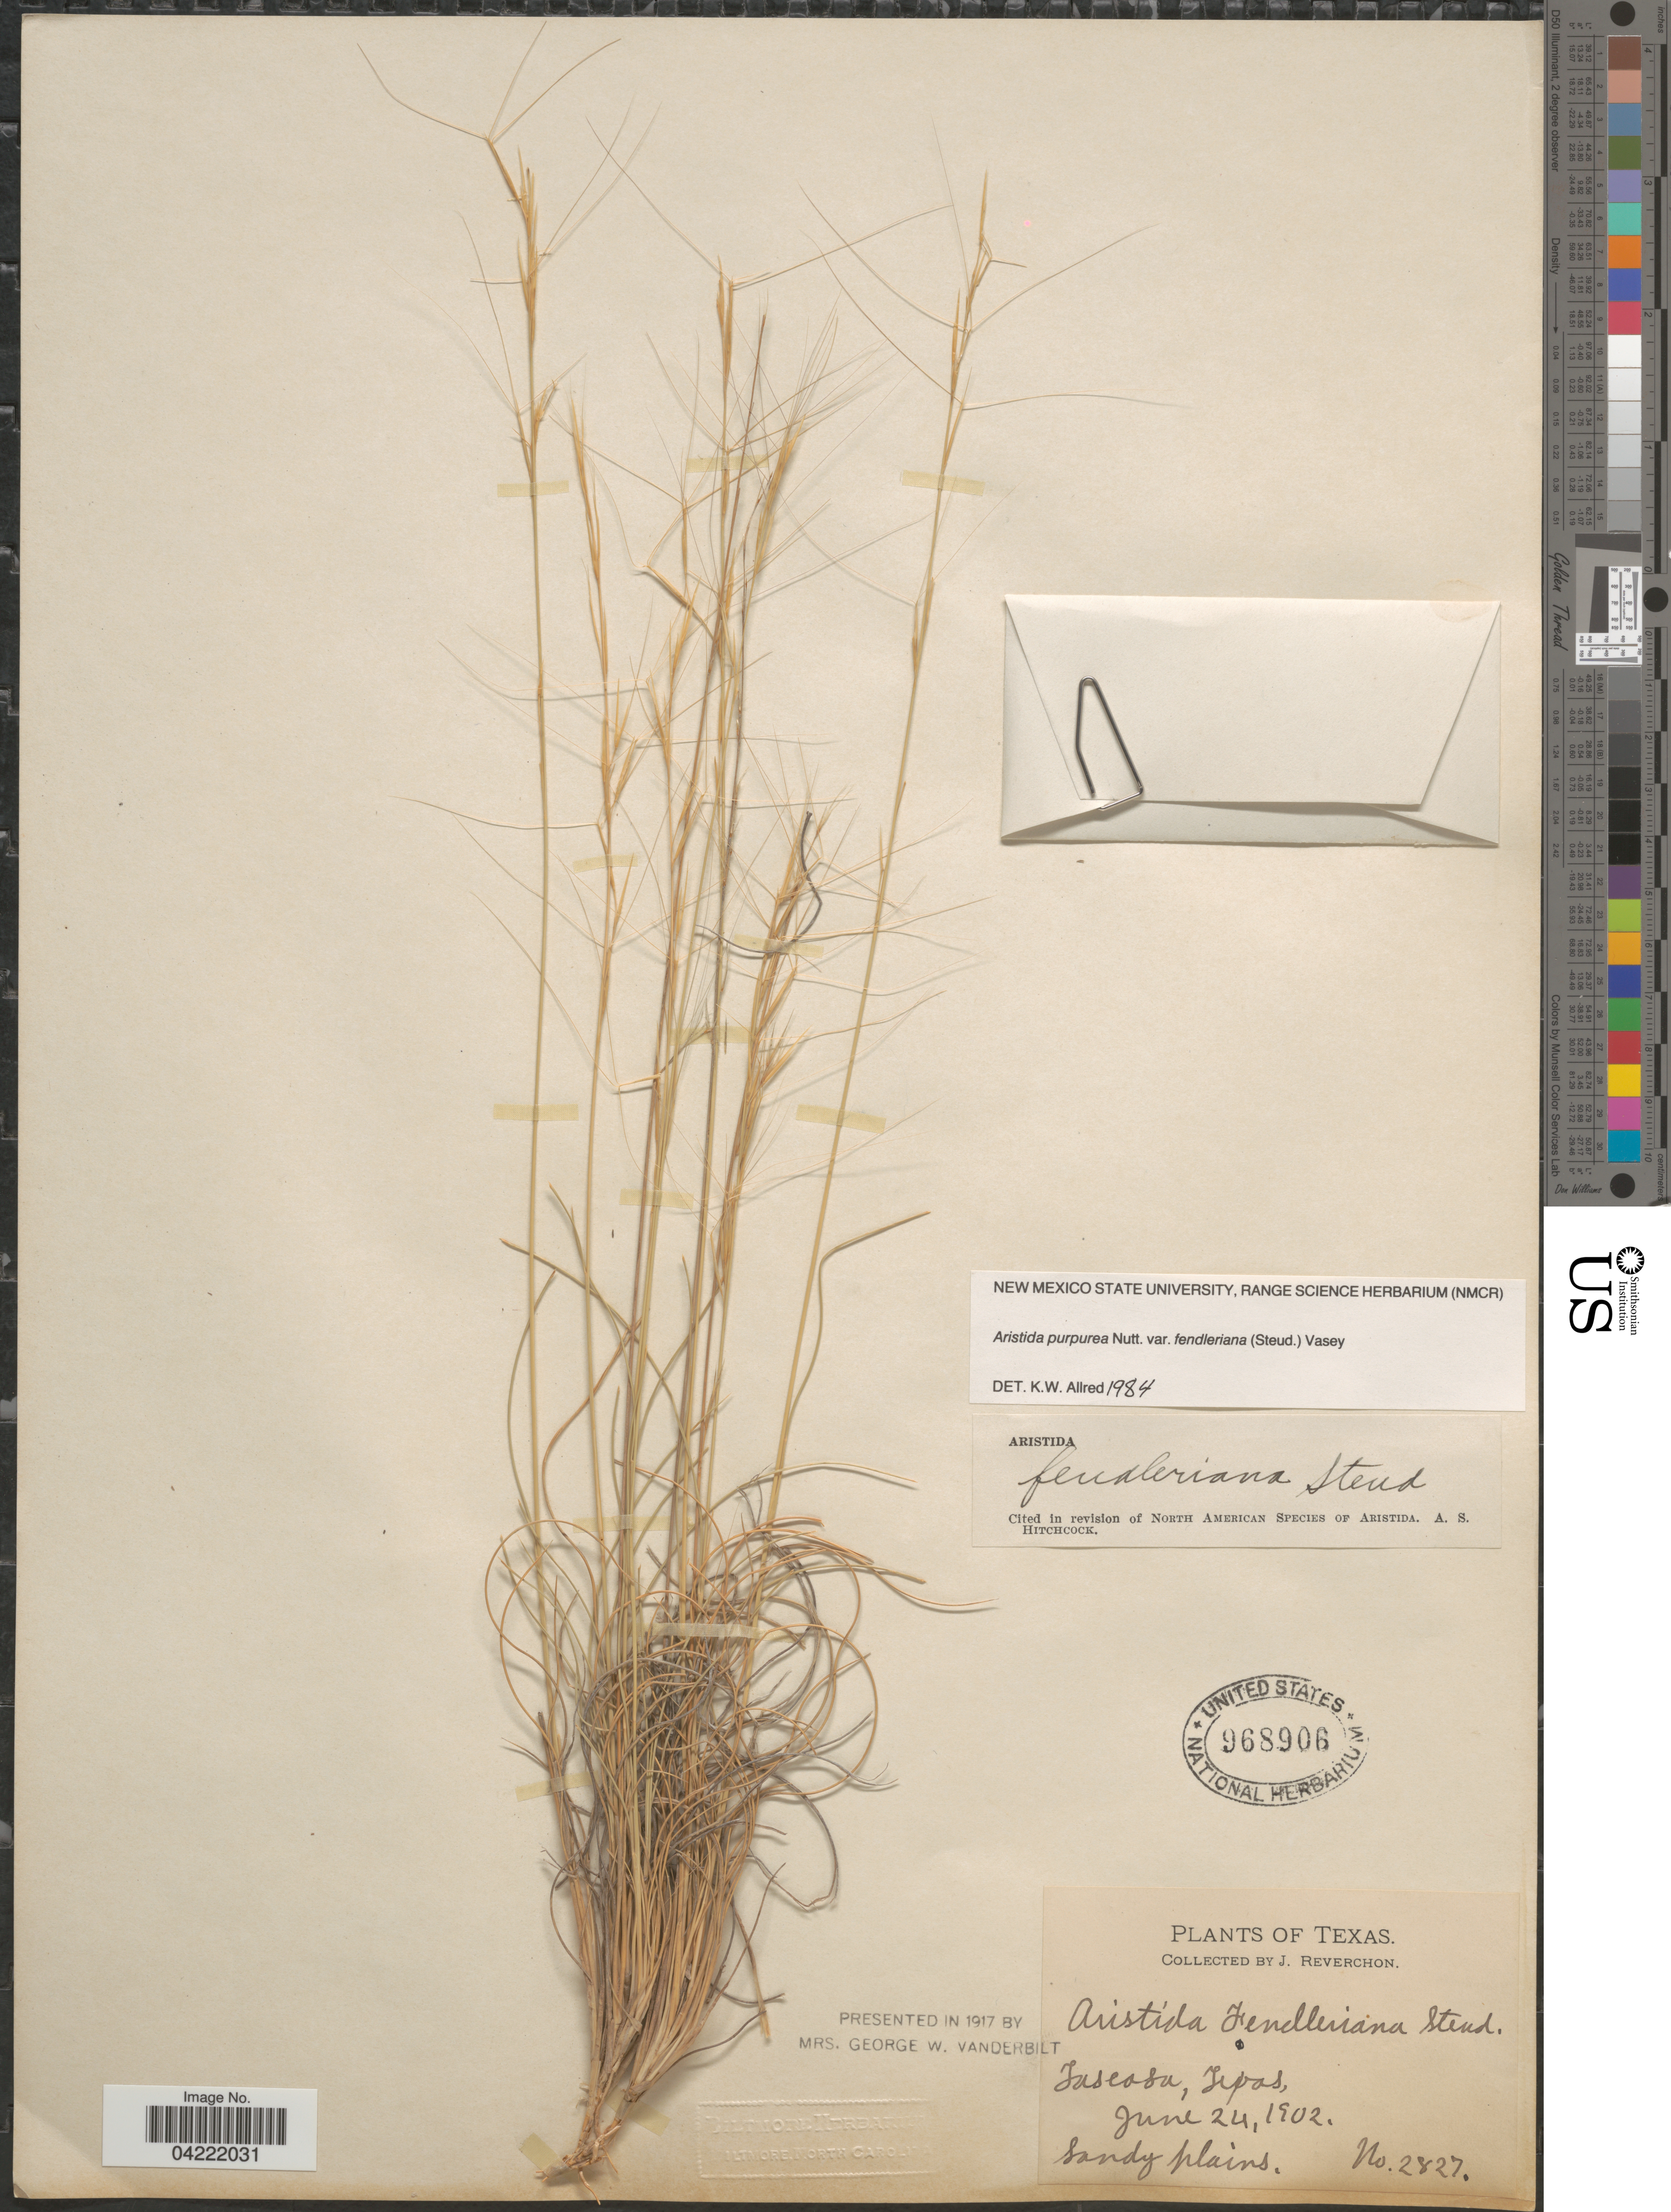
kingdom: Plantae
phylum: Tracheophyta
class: Liliopsida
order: Poales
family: Poaceae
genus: Aristida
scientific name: Aristida purpurea var. fendleriana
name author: (Steud.) Vasey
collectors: J. Reverchon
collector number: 2827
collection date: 1902-06-24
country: United States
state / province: Texas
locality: Tascosa. Sandy plains.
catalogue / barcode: US 968906